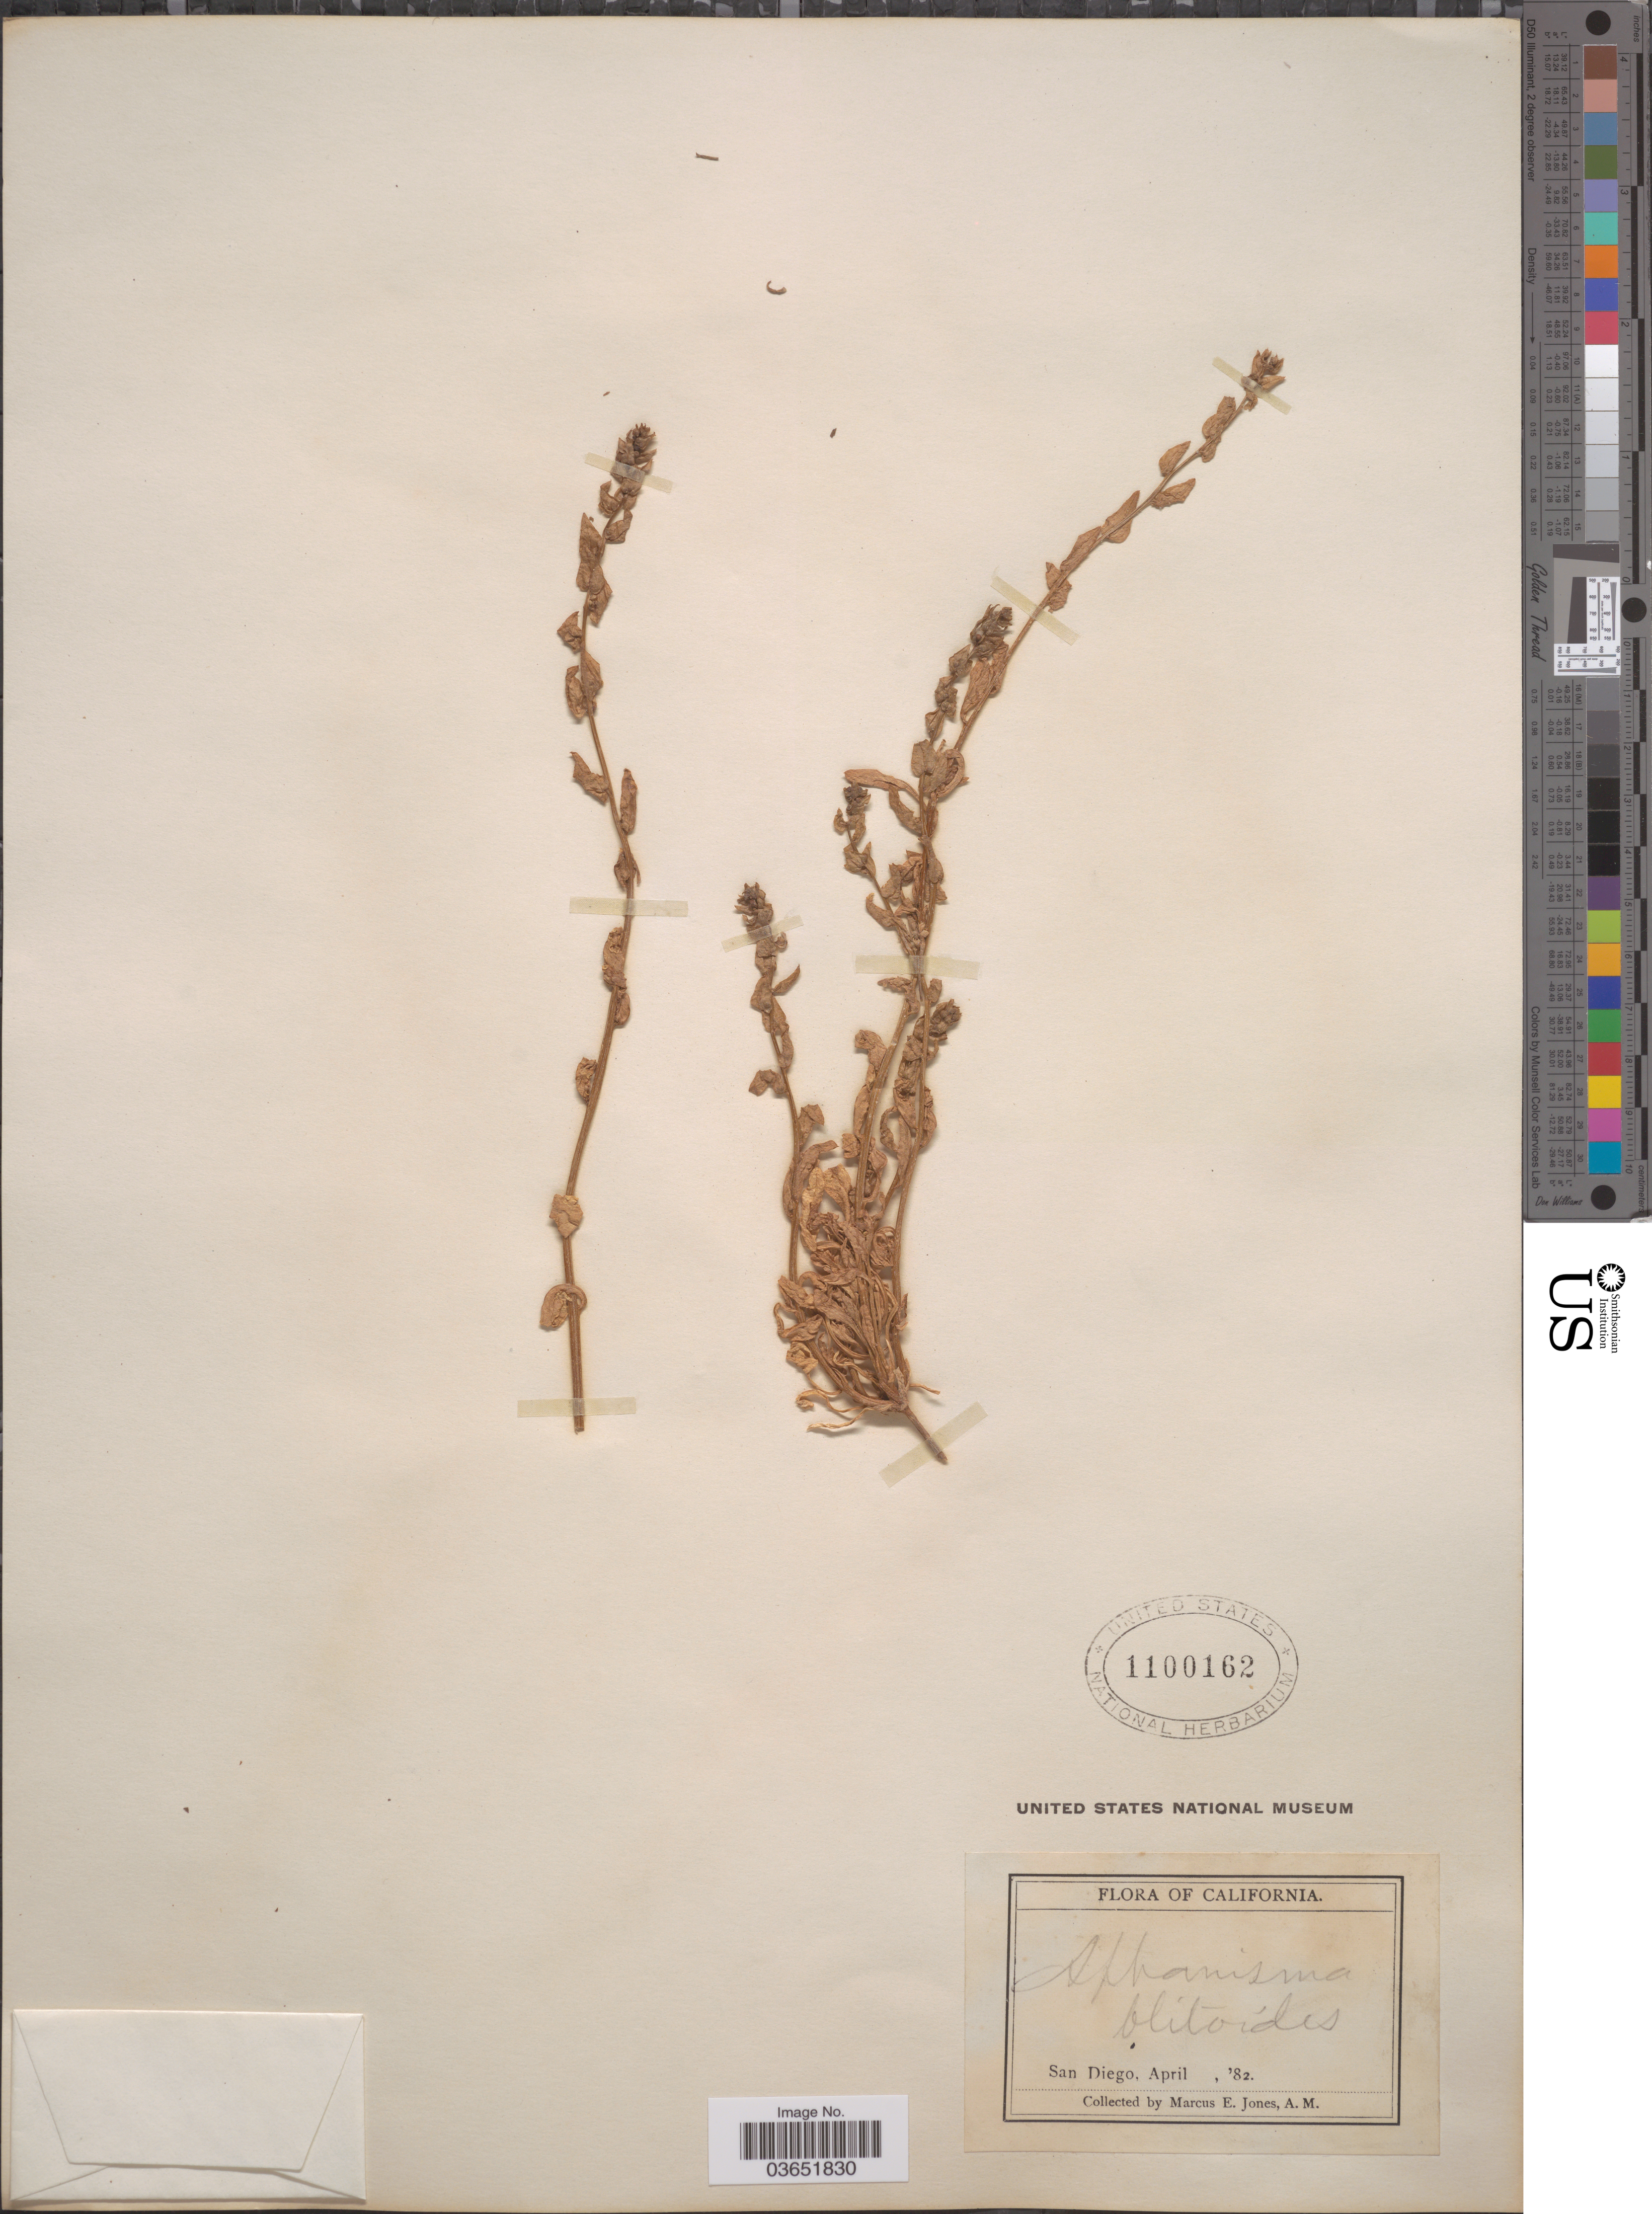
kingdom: Plantae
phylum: Tracheophyta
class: Magnoliopsida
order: Caryophyllales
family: Amaranthaceae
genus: Aphanisma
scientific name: Aphanisma blitoides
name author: Nutt. ex Moq.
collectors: M. E. Jones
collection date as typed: Transcribed d/m/y: /4/82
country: United States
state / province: California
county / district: San Diego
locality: San Diego.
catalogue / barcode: US 1100162